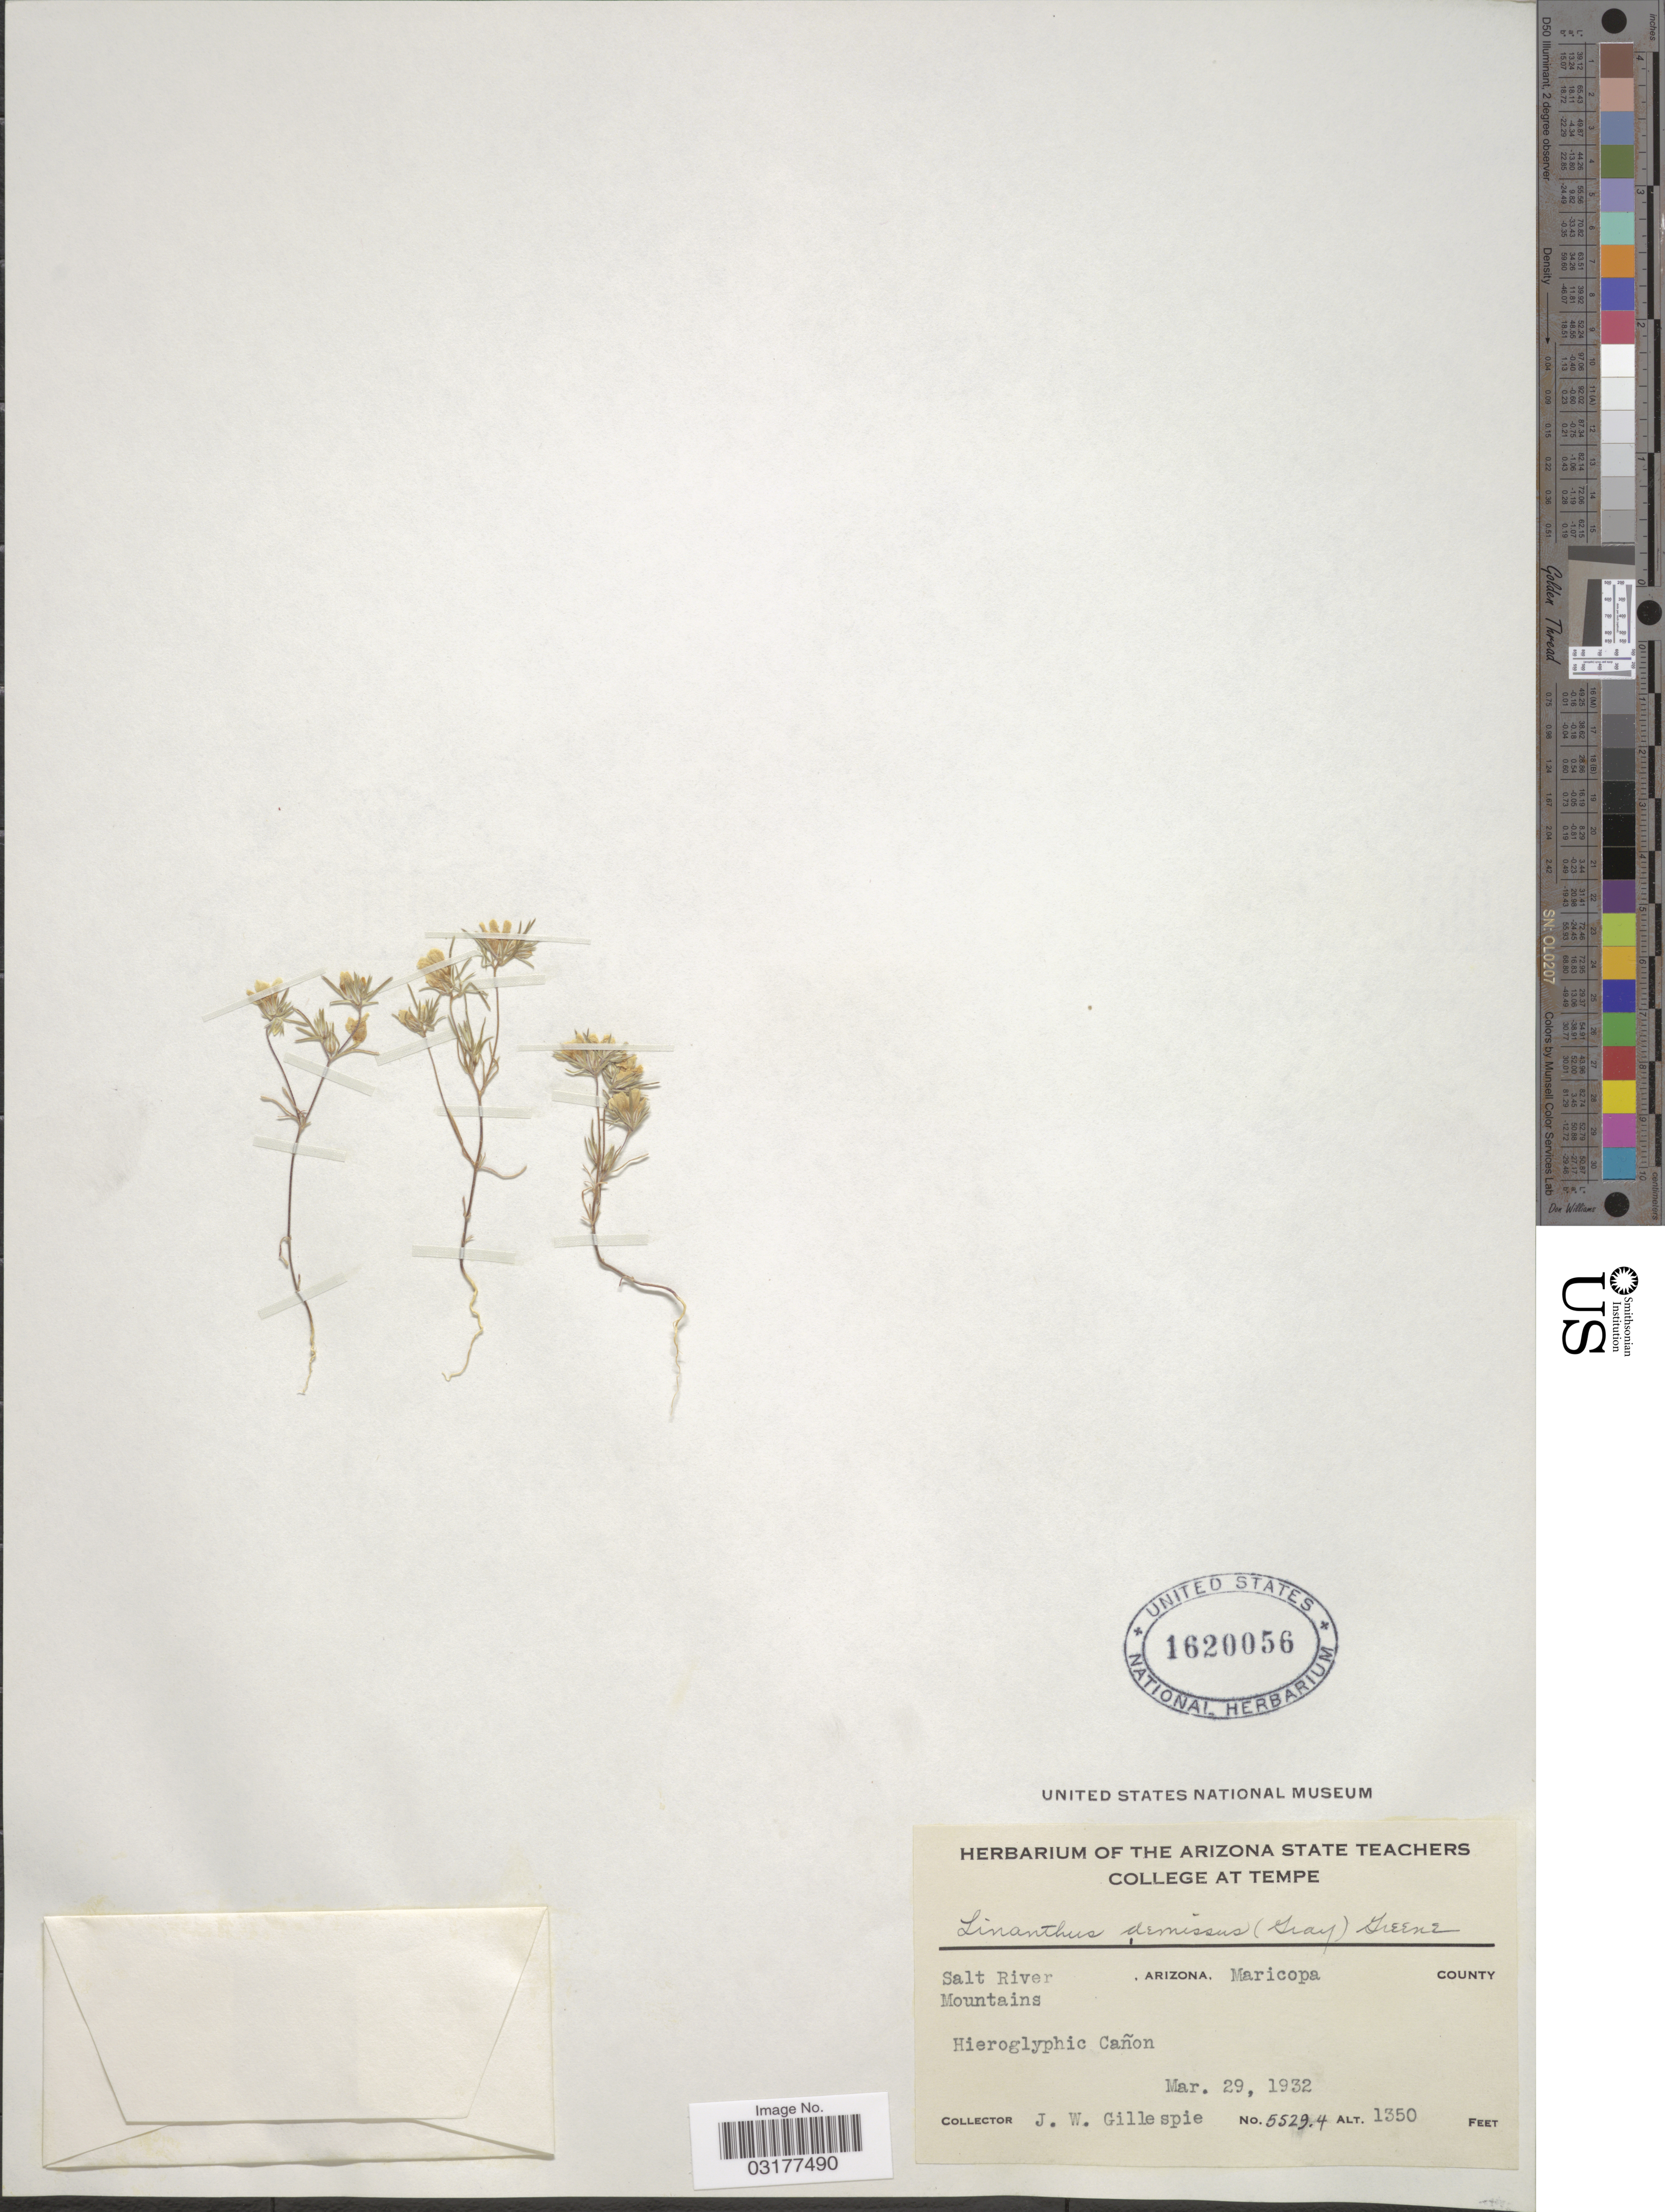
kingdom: Plantae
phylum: Tracheophyta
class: Magnoliopsida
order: Ericales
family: Polemoniaceae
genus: Linanthus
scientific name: Linanthus demissus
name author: (A. Gray) Greene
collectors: J. W. Gillespie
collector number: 55294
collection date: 1932-03-29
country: United States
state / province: Arizona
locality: Salt River Mountains. Maricopa County.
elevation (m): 411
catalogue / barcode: US 1620056